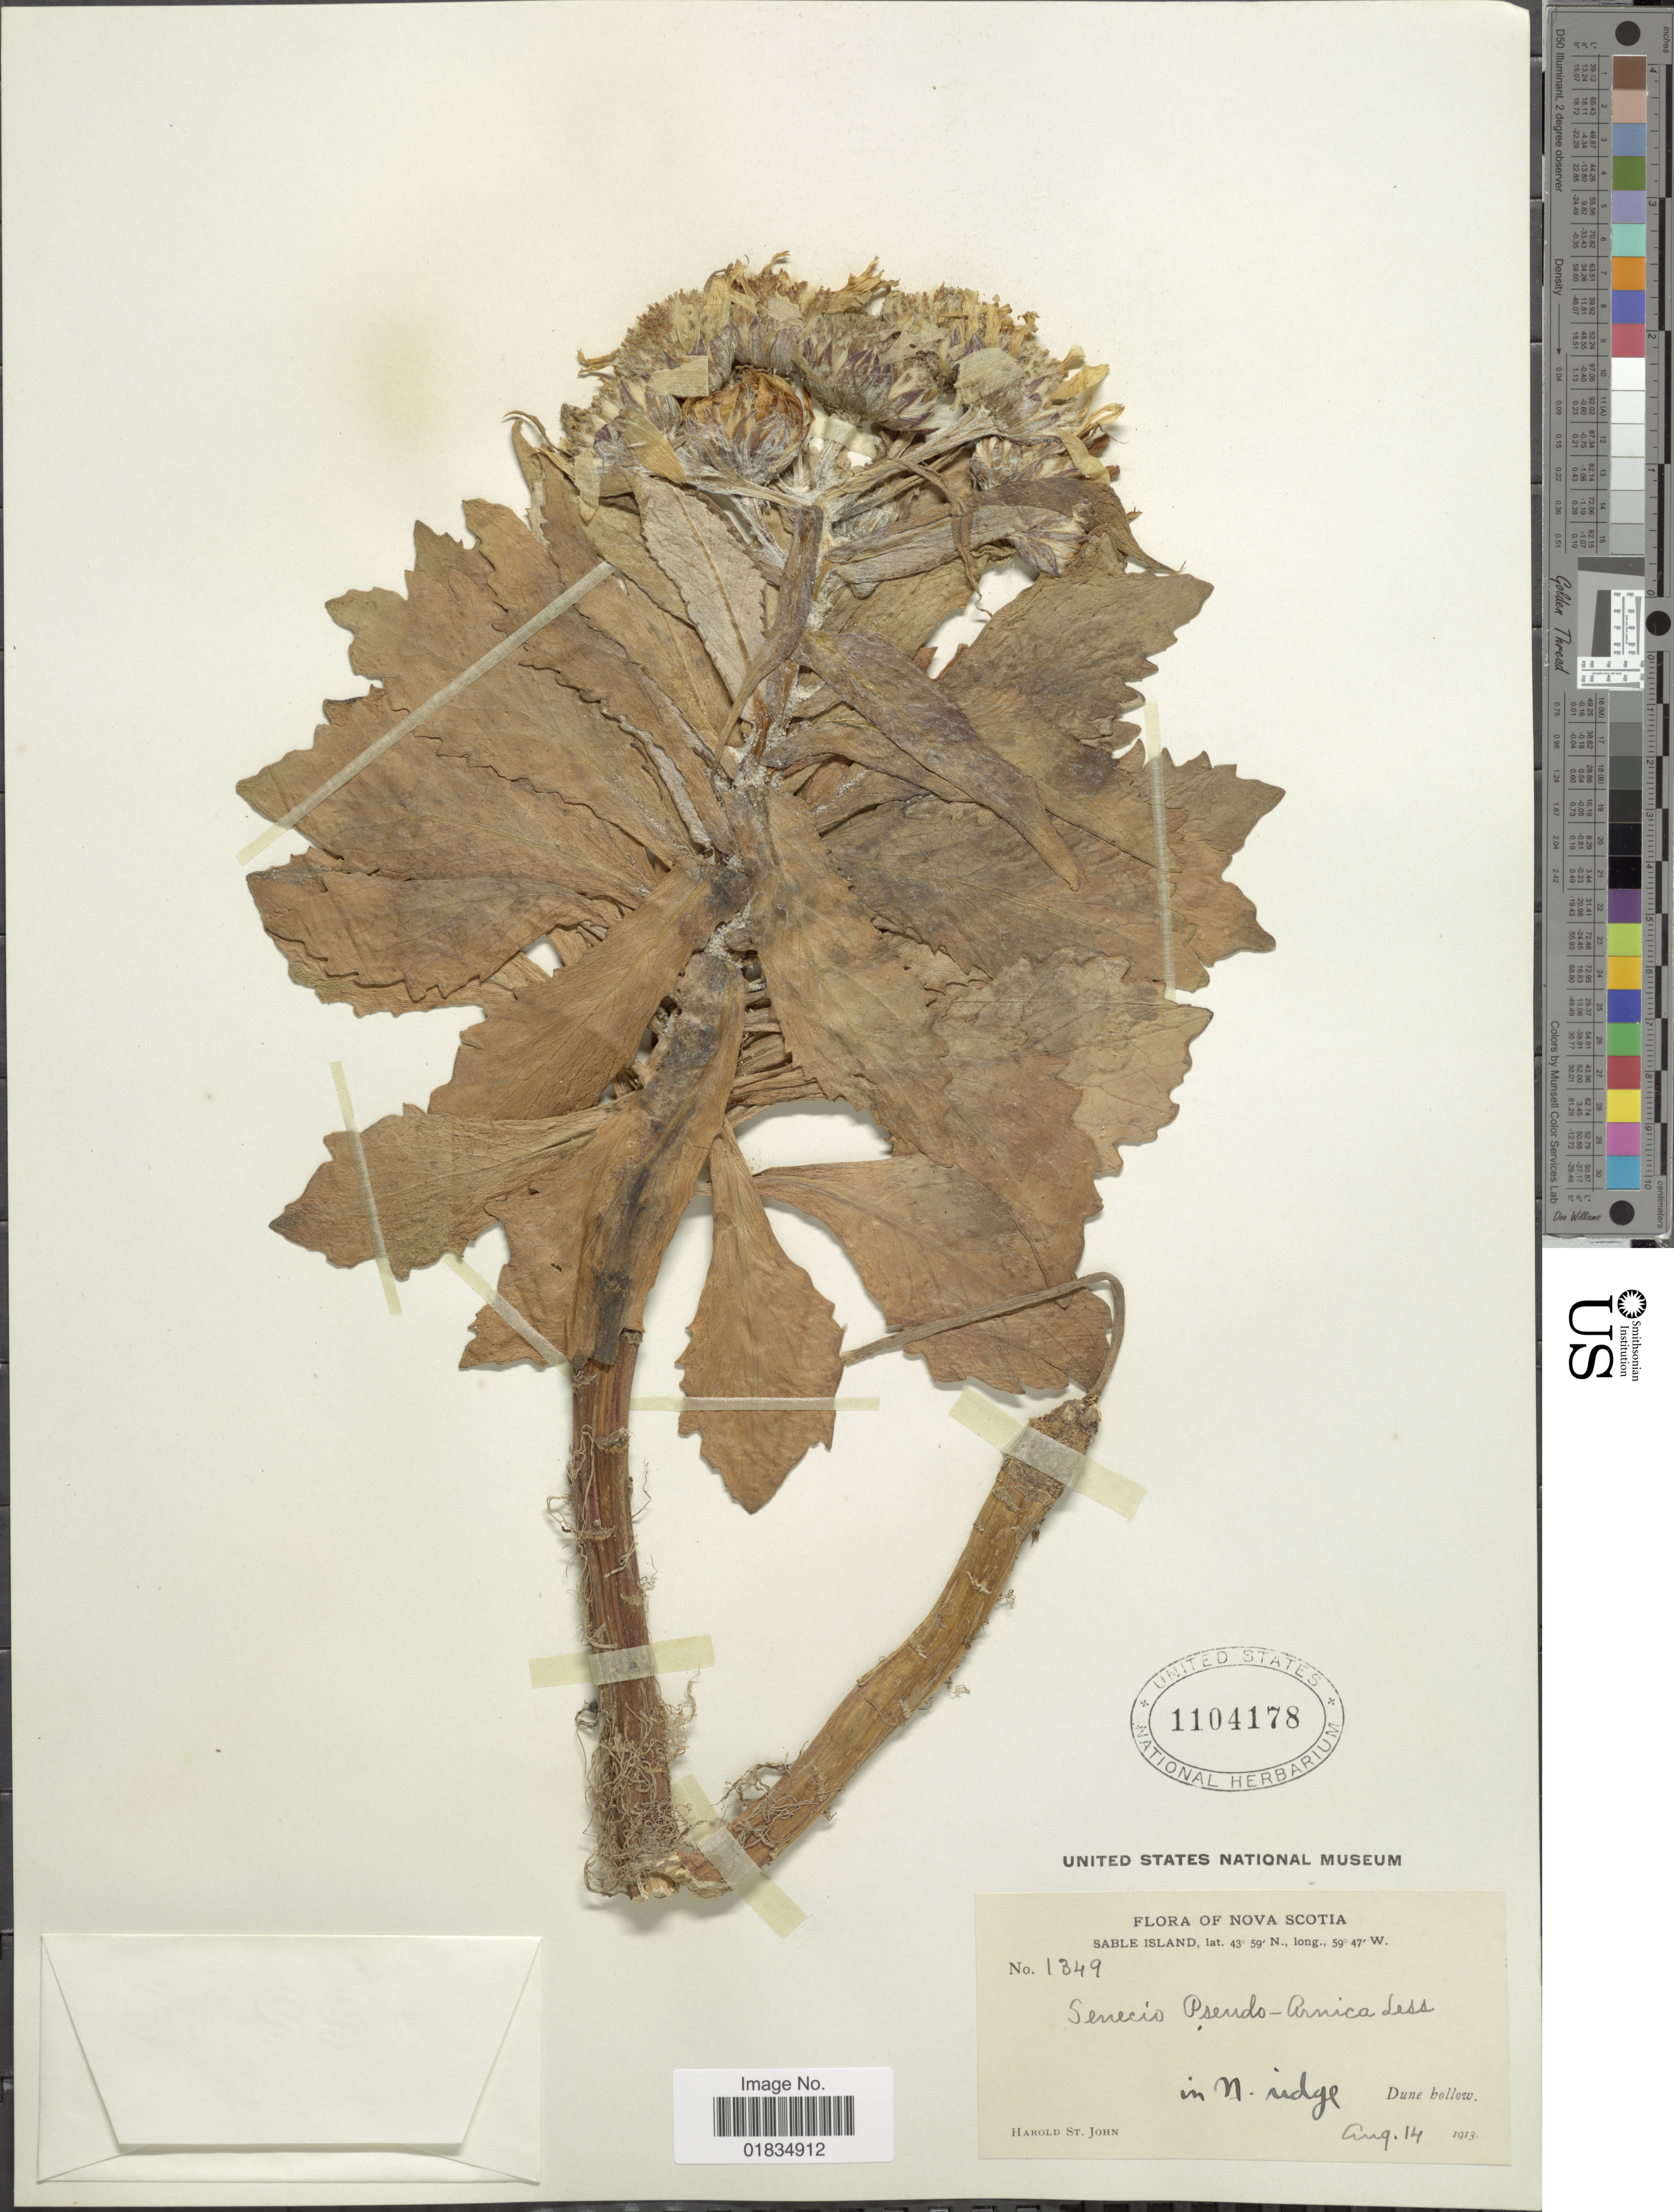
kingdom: Plantae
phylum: Tracheophyta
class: Magnoliopsida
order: Asterales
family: Asteraceae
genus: Senecio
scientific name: Senecio pseudoarnica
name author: Less.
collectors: H. St. John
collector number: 1349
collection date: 1913-08-14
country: Canada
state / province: Nova Scotia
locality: In N. ridge Dune hollow, Sabke Island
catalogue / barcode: US 1104178